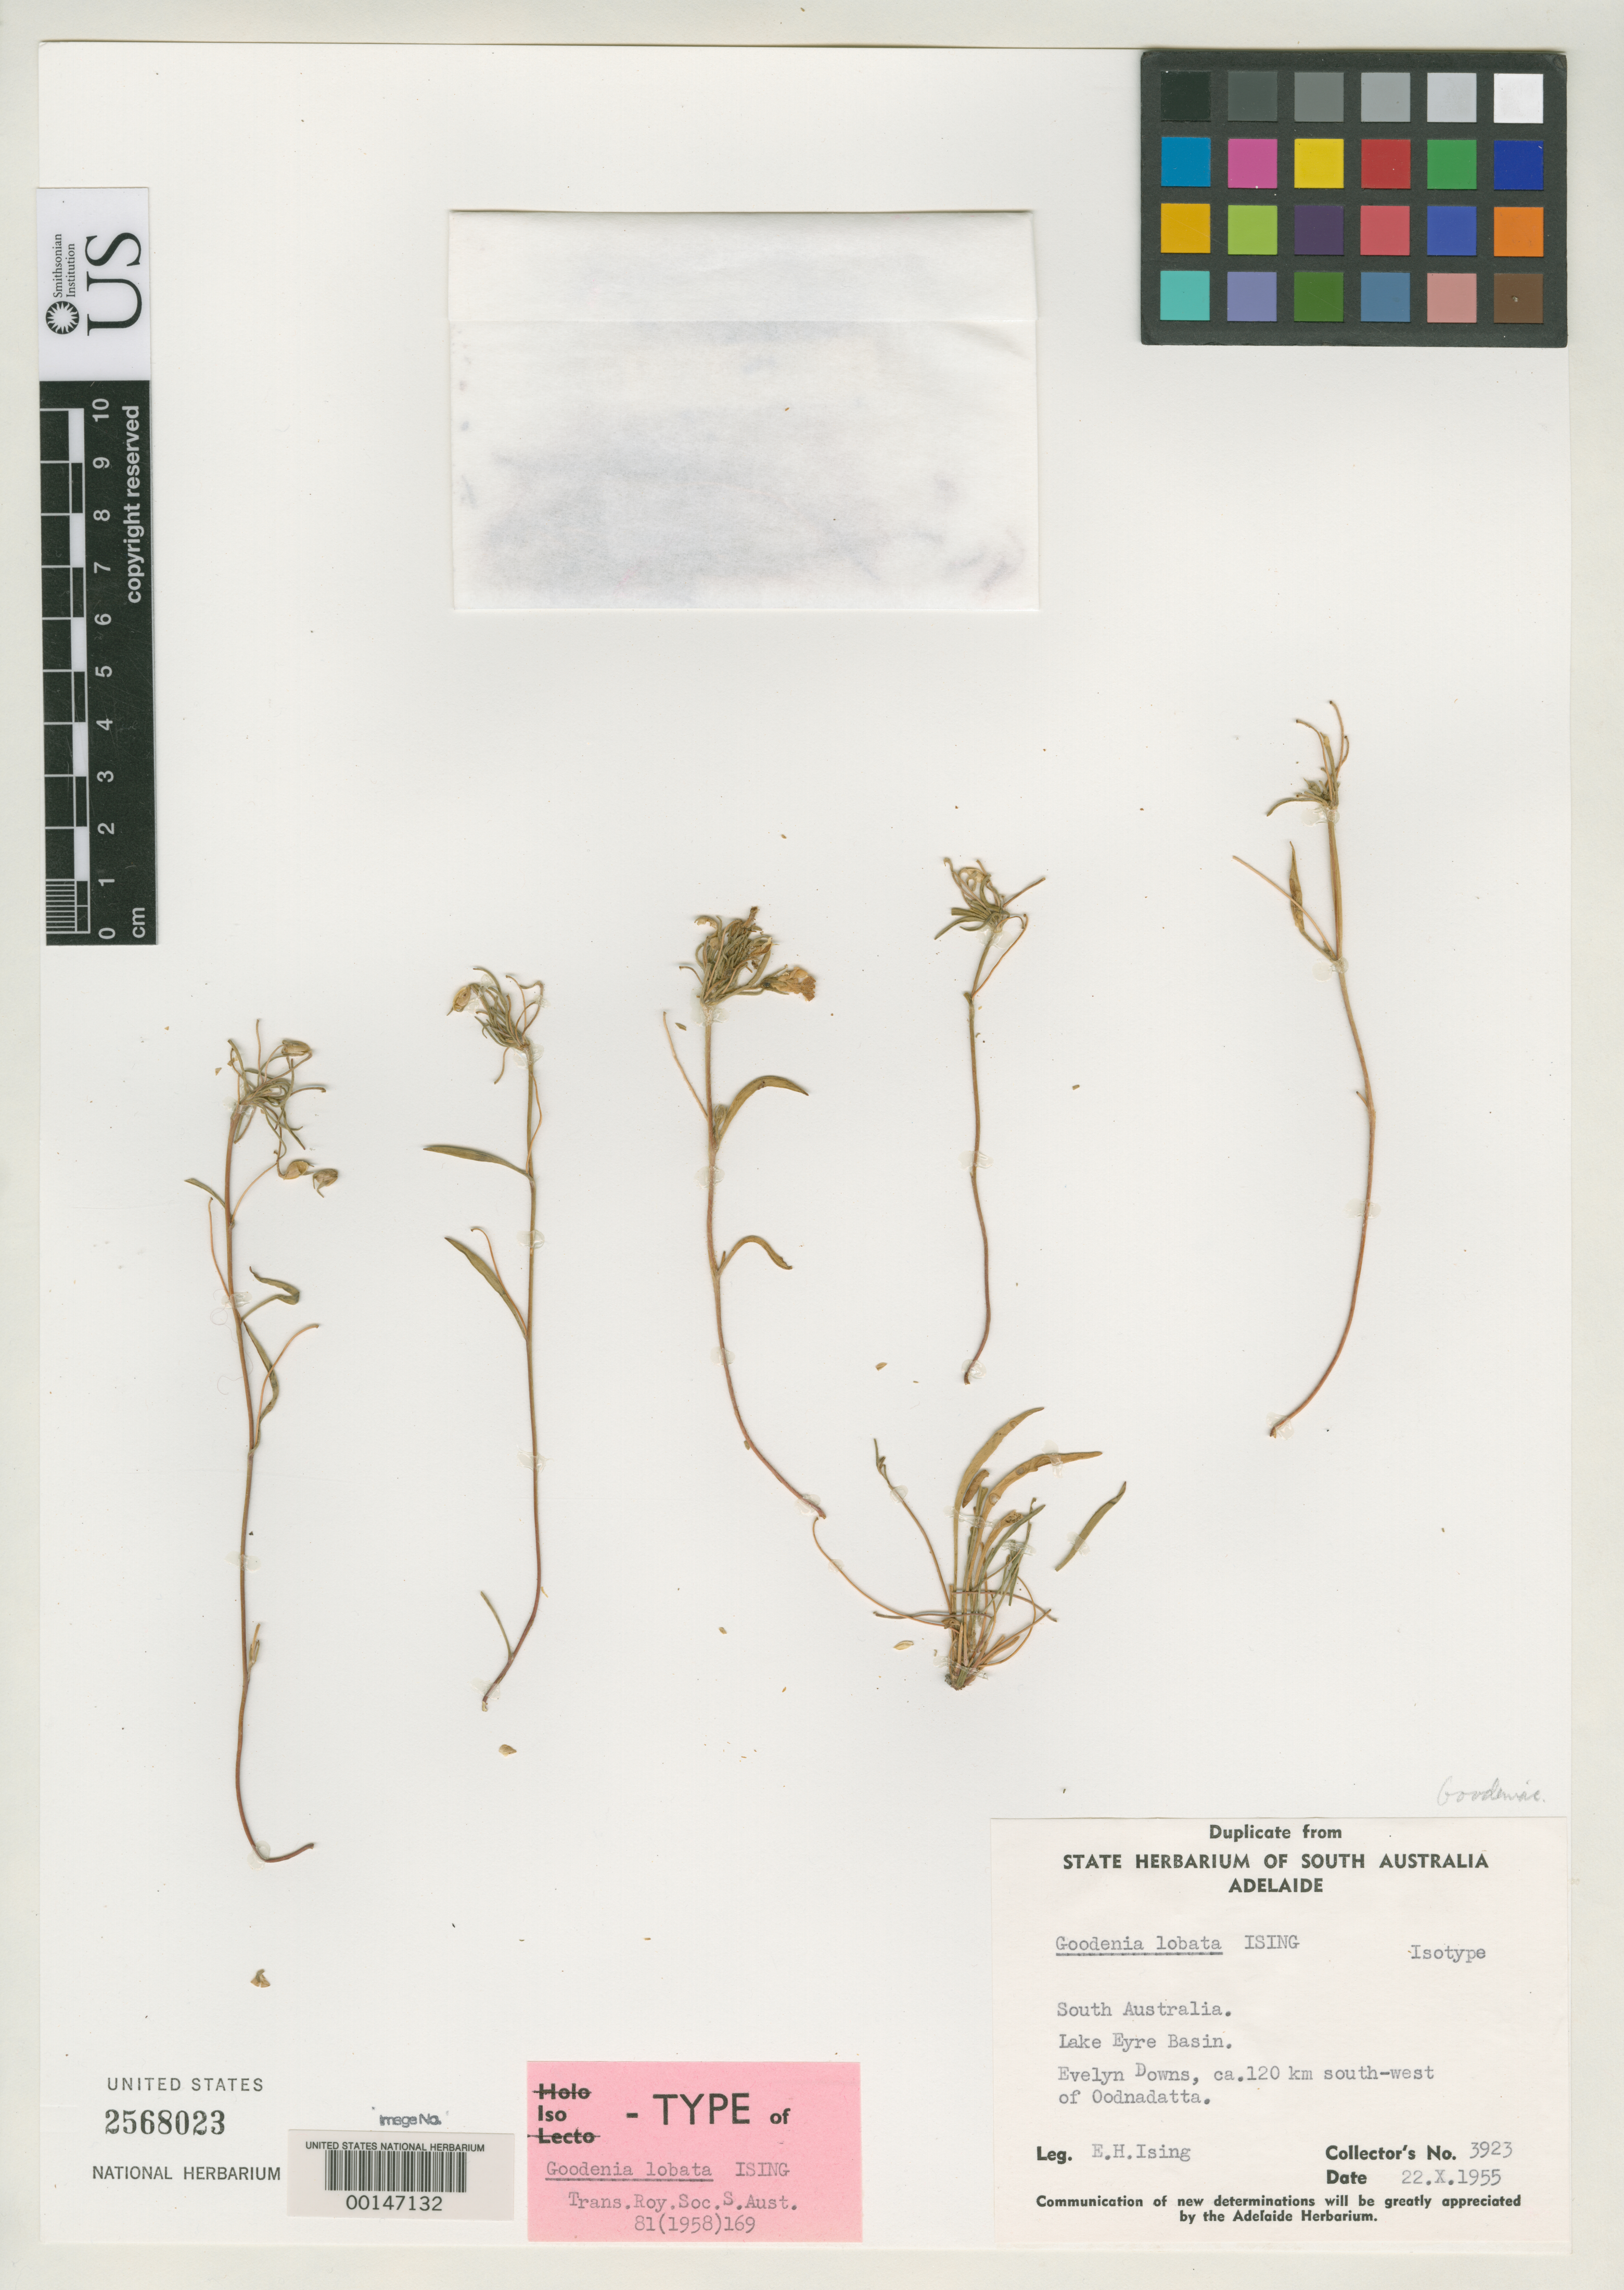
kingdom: Plantae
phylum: Tracheophyta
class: Magnoliopsida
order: Asterales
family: Goodeniaceae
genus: Goodenia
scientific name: Goodenia lobata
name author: Ising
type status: Isotype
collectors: E. Ising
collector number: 3923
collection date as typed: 22 Oct 1955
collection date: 1955-10-22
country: Australia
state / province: South Australia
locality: Lake Eyre basin, Evelyn Downs.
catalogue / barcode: US 2568023